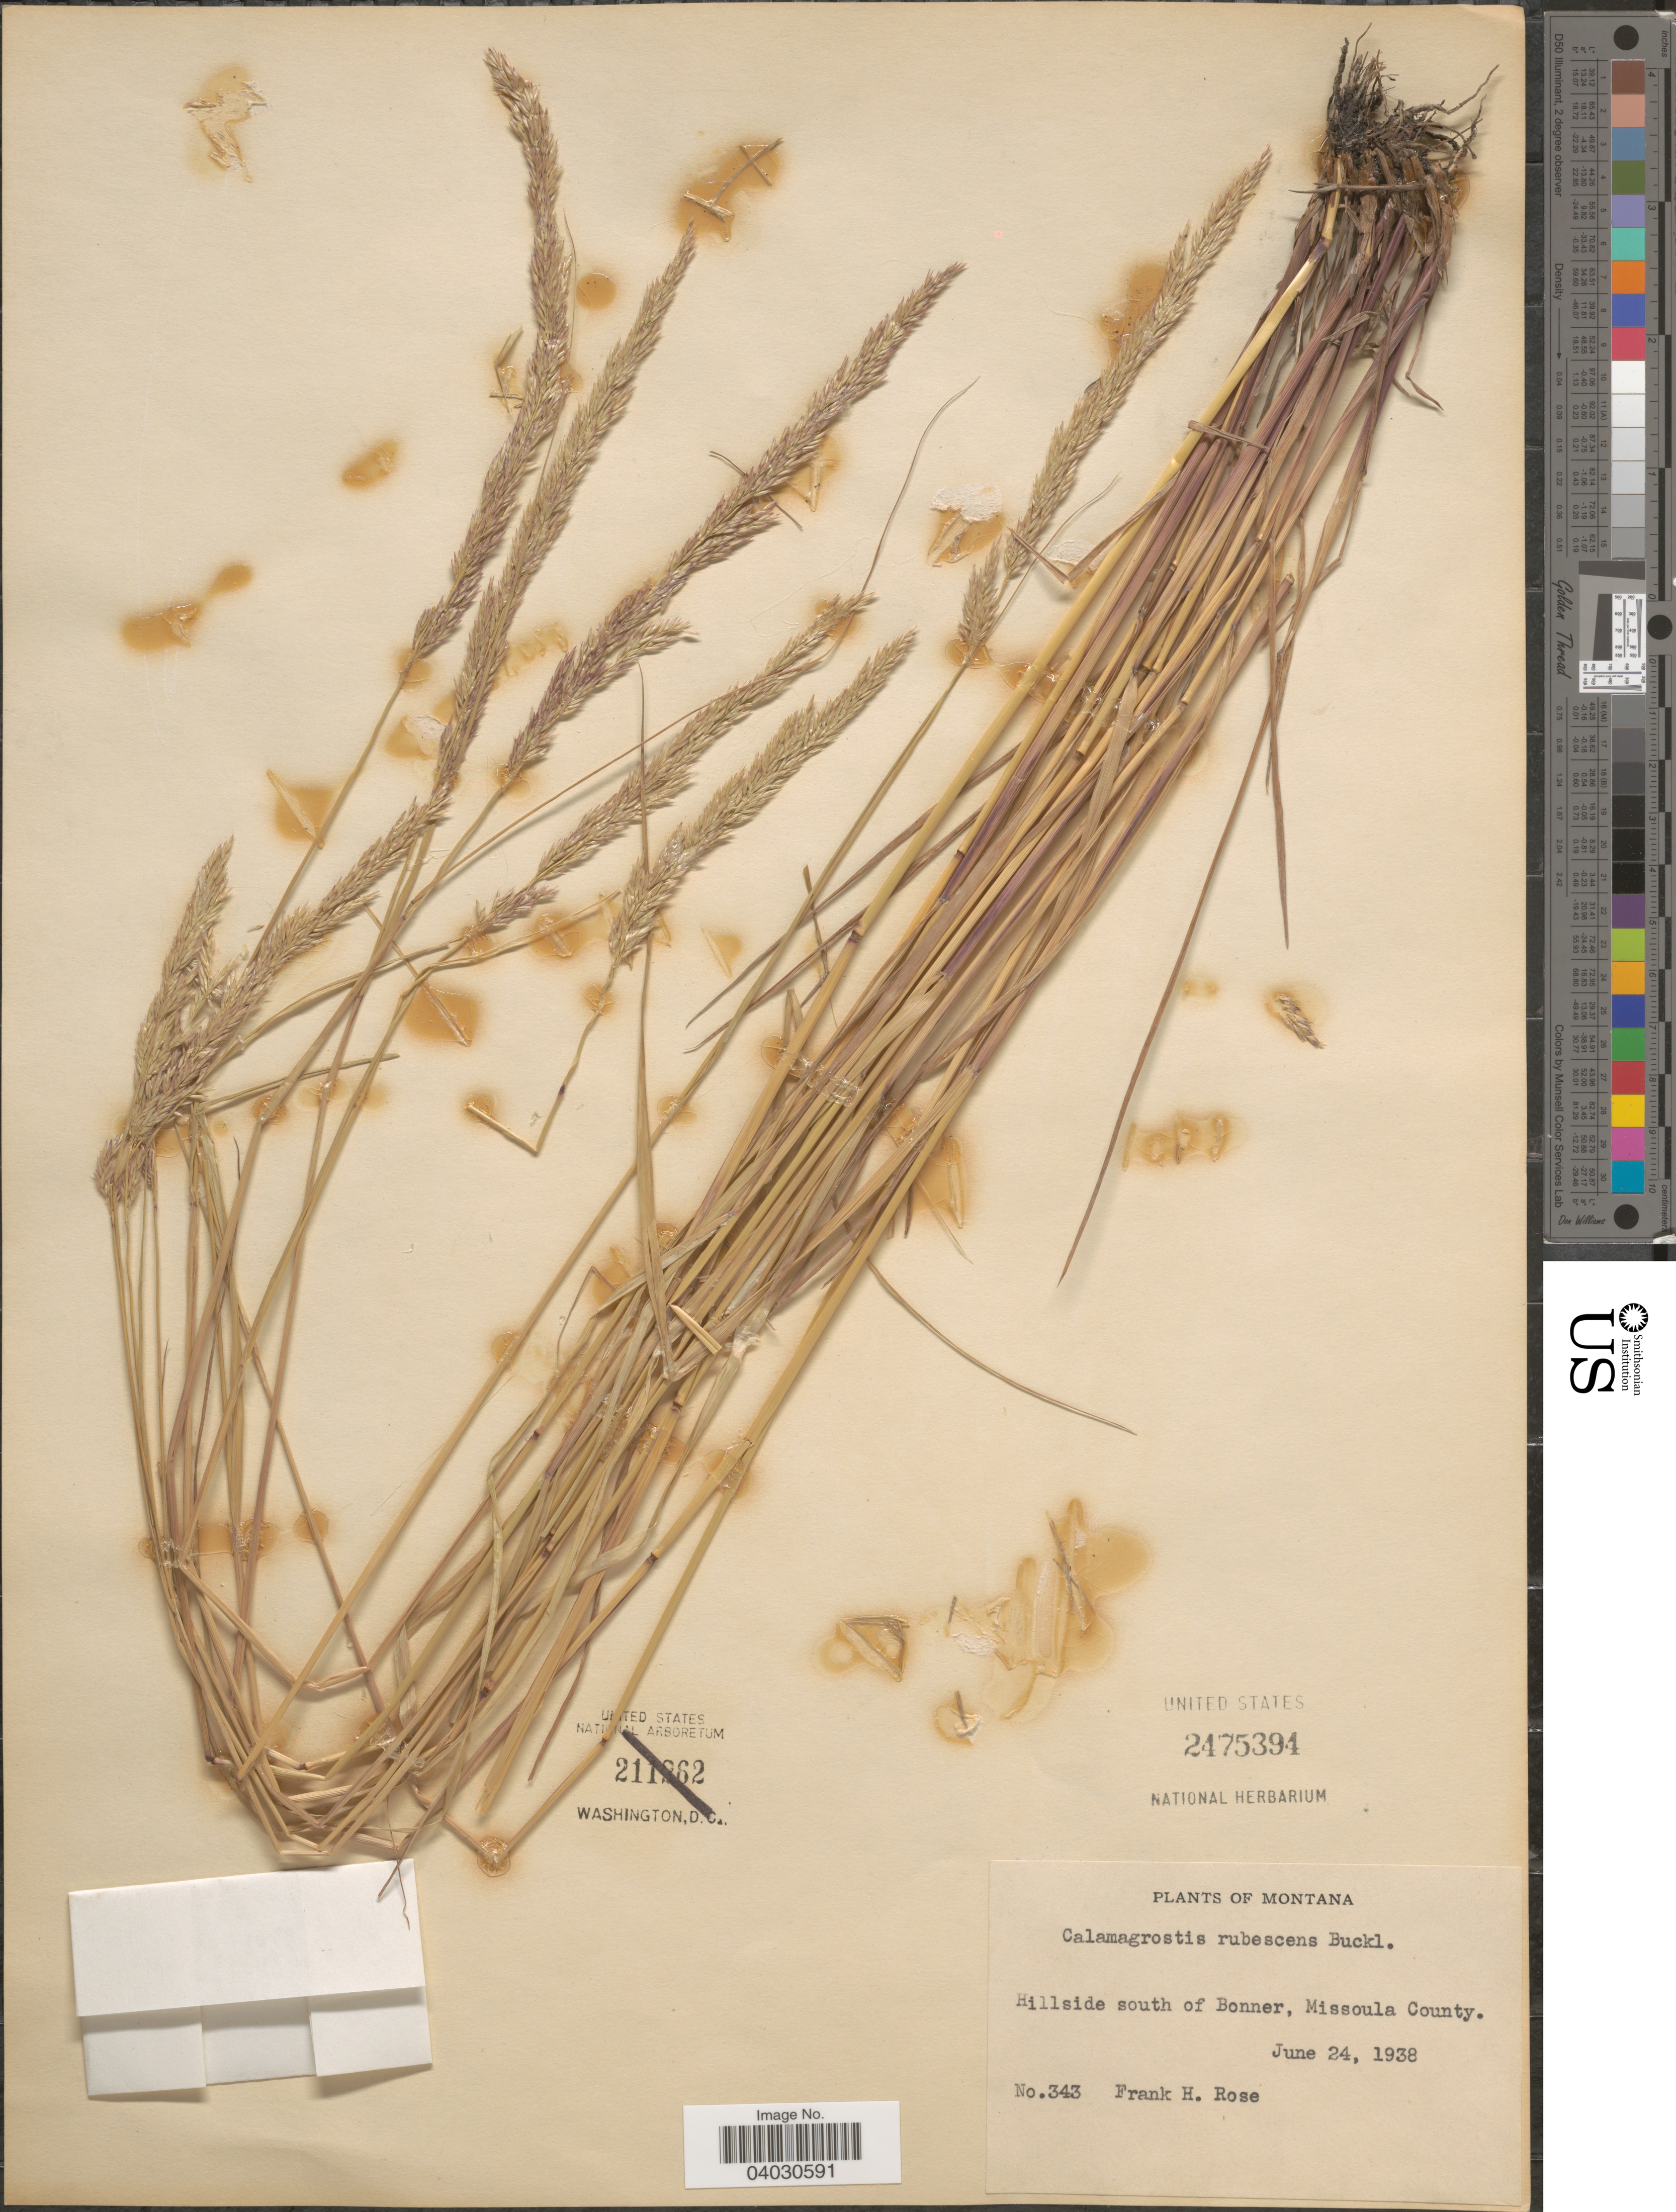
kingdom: Plantae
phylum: Tracheophyta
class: Liliopsida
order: Poales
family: Poaceae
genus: Calamagrostis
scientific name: Calamagrostis rubescens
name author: Buckley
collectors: F. H. Rose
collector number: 343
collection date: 1938-06-24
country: United States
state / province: Montana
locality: Hillside south of Bonner, Missoula County.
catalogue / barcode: US 2475394